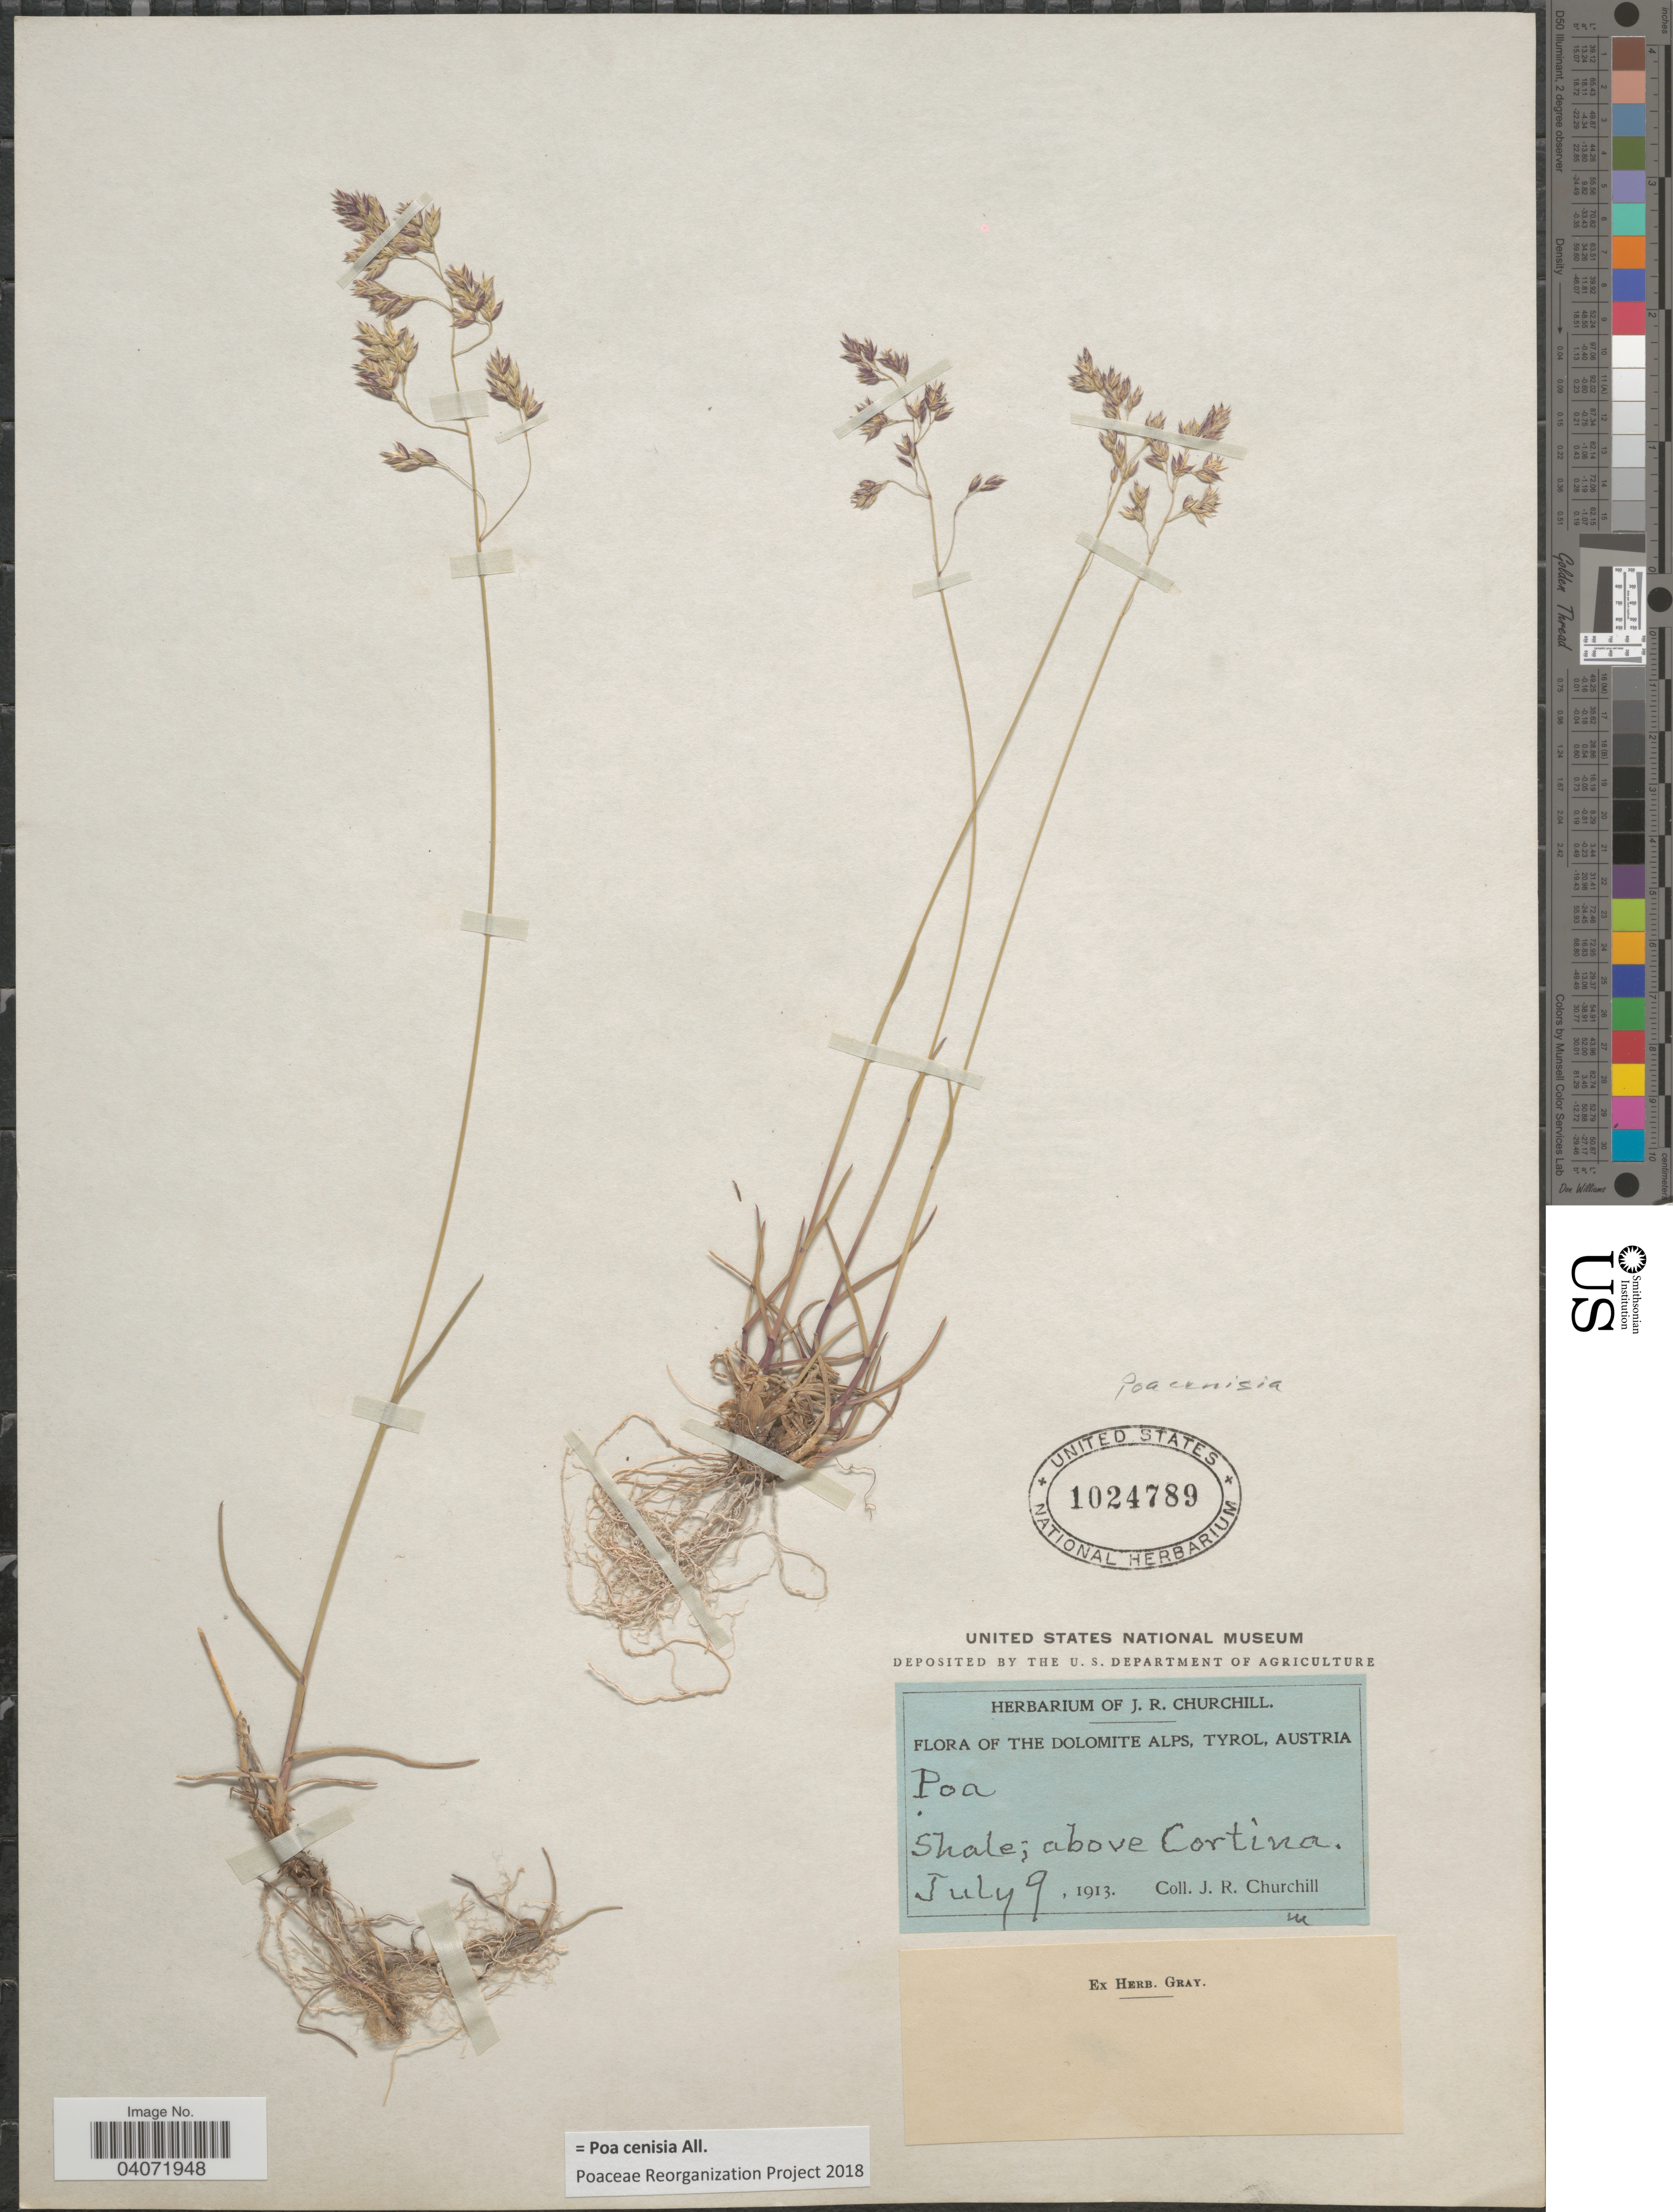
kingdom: Plantae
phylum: Tracheophyta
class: Liliopsida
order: Poales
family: Poaceae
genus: Poa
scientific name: Poa cenisia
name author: All.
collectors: J. Churchill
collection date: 1913-07-09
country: Italy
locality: Dolomite Alps, Tyrol. Shale; above Cortina.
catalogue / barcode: US 1024789